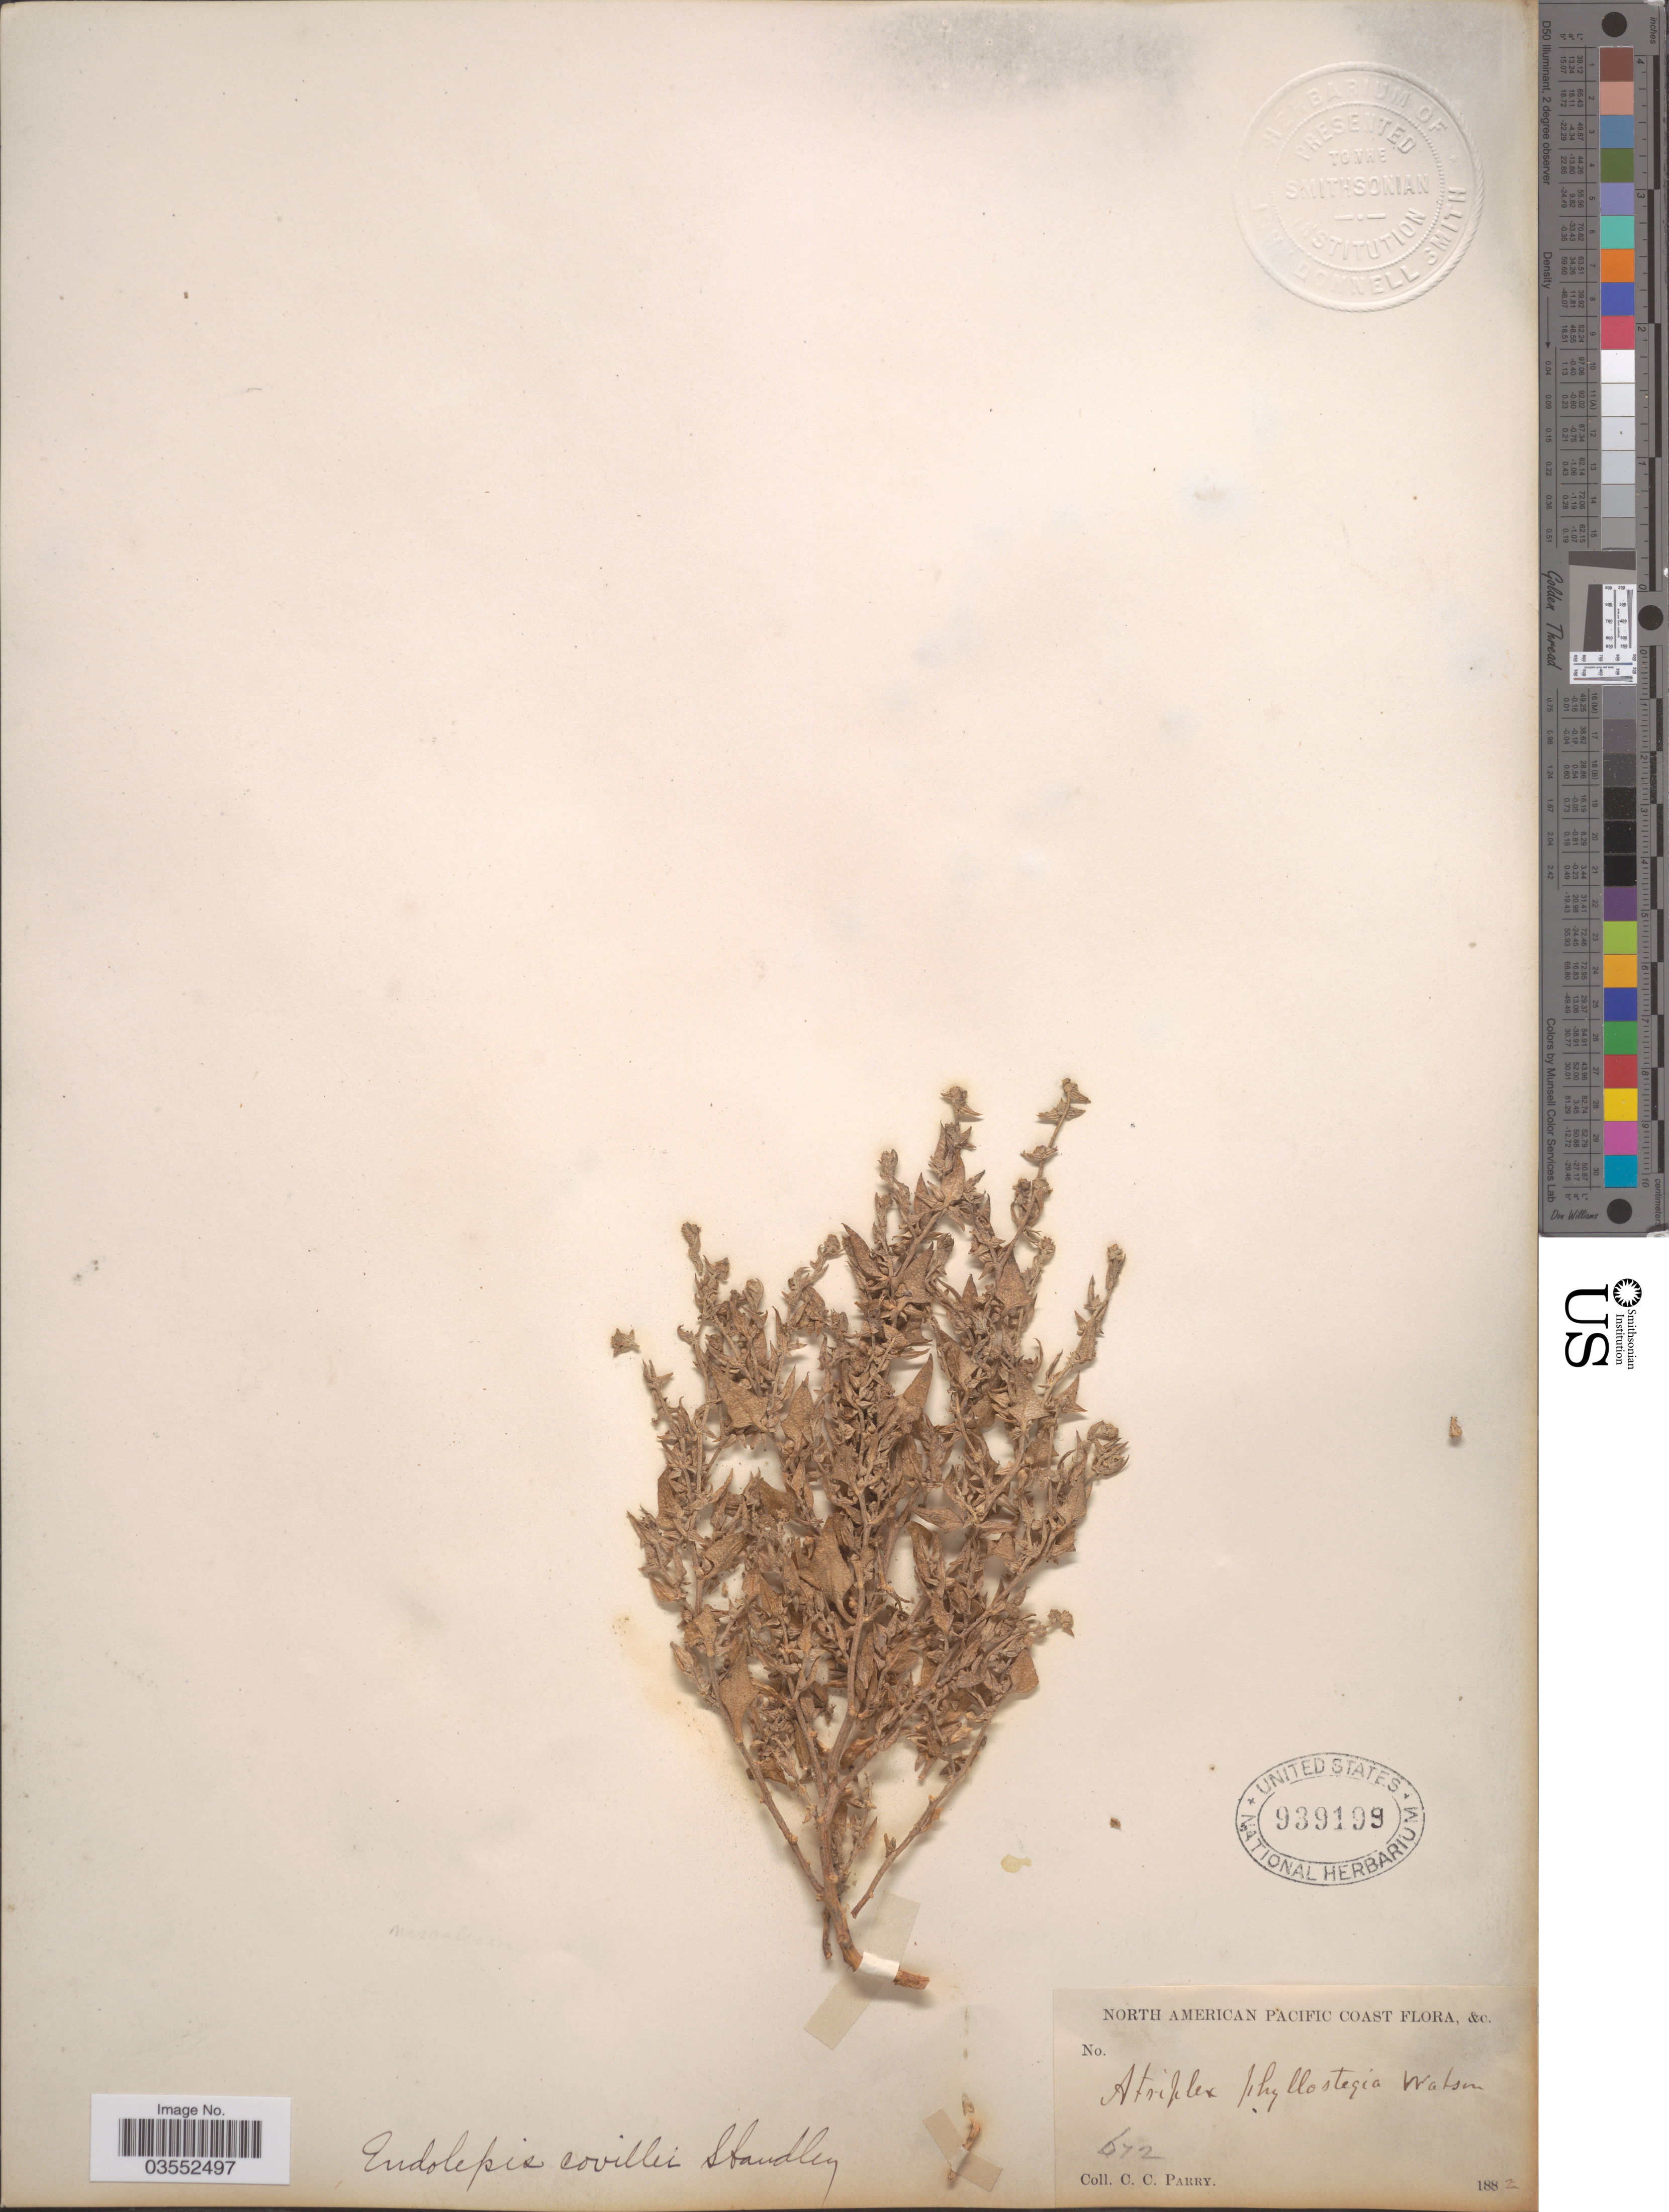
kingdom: Plantae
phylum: Tracheophyta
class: Magnoliopsida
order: Caryophyllales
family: Amaranthaceae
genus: Atriplex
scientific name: Atriplex phyllostegia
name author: (Torr. ex S. Watson) S. Watson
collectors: C. C. Parry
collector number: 672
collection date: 1882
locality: North American Pacific Coast.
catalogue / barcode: US 939199